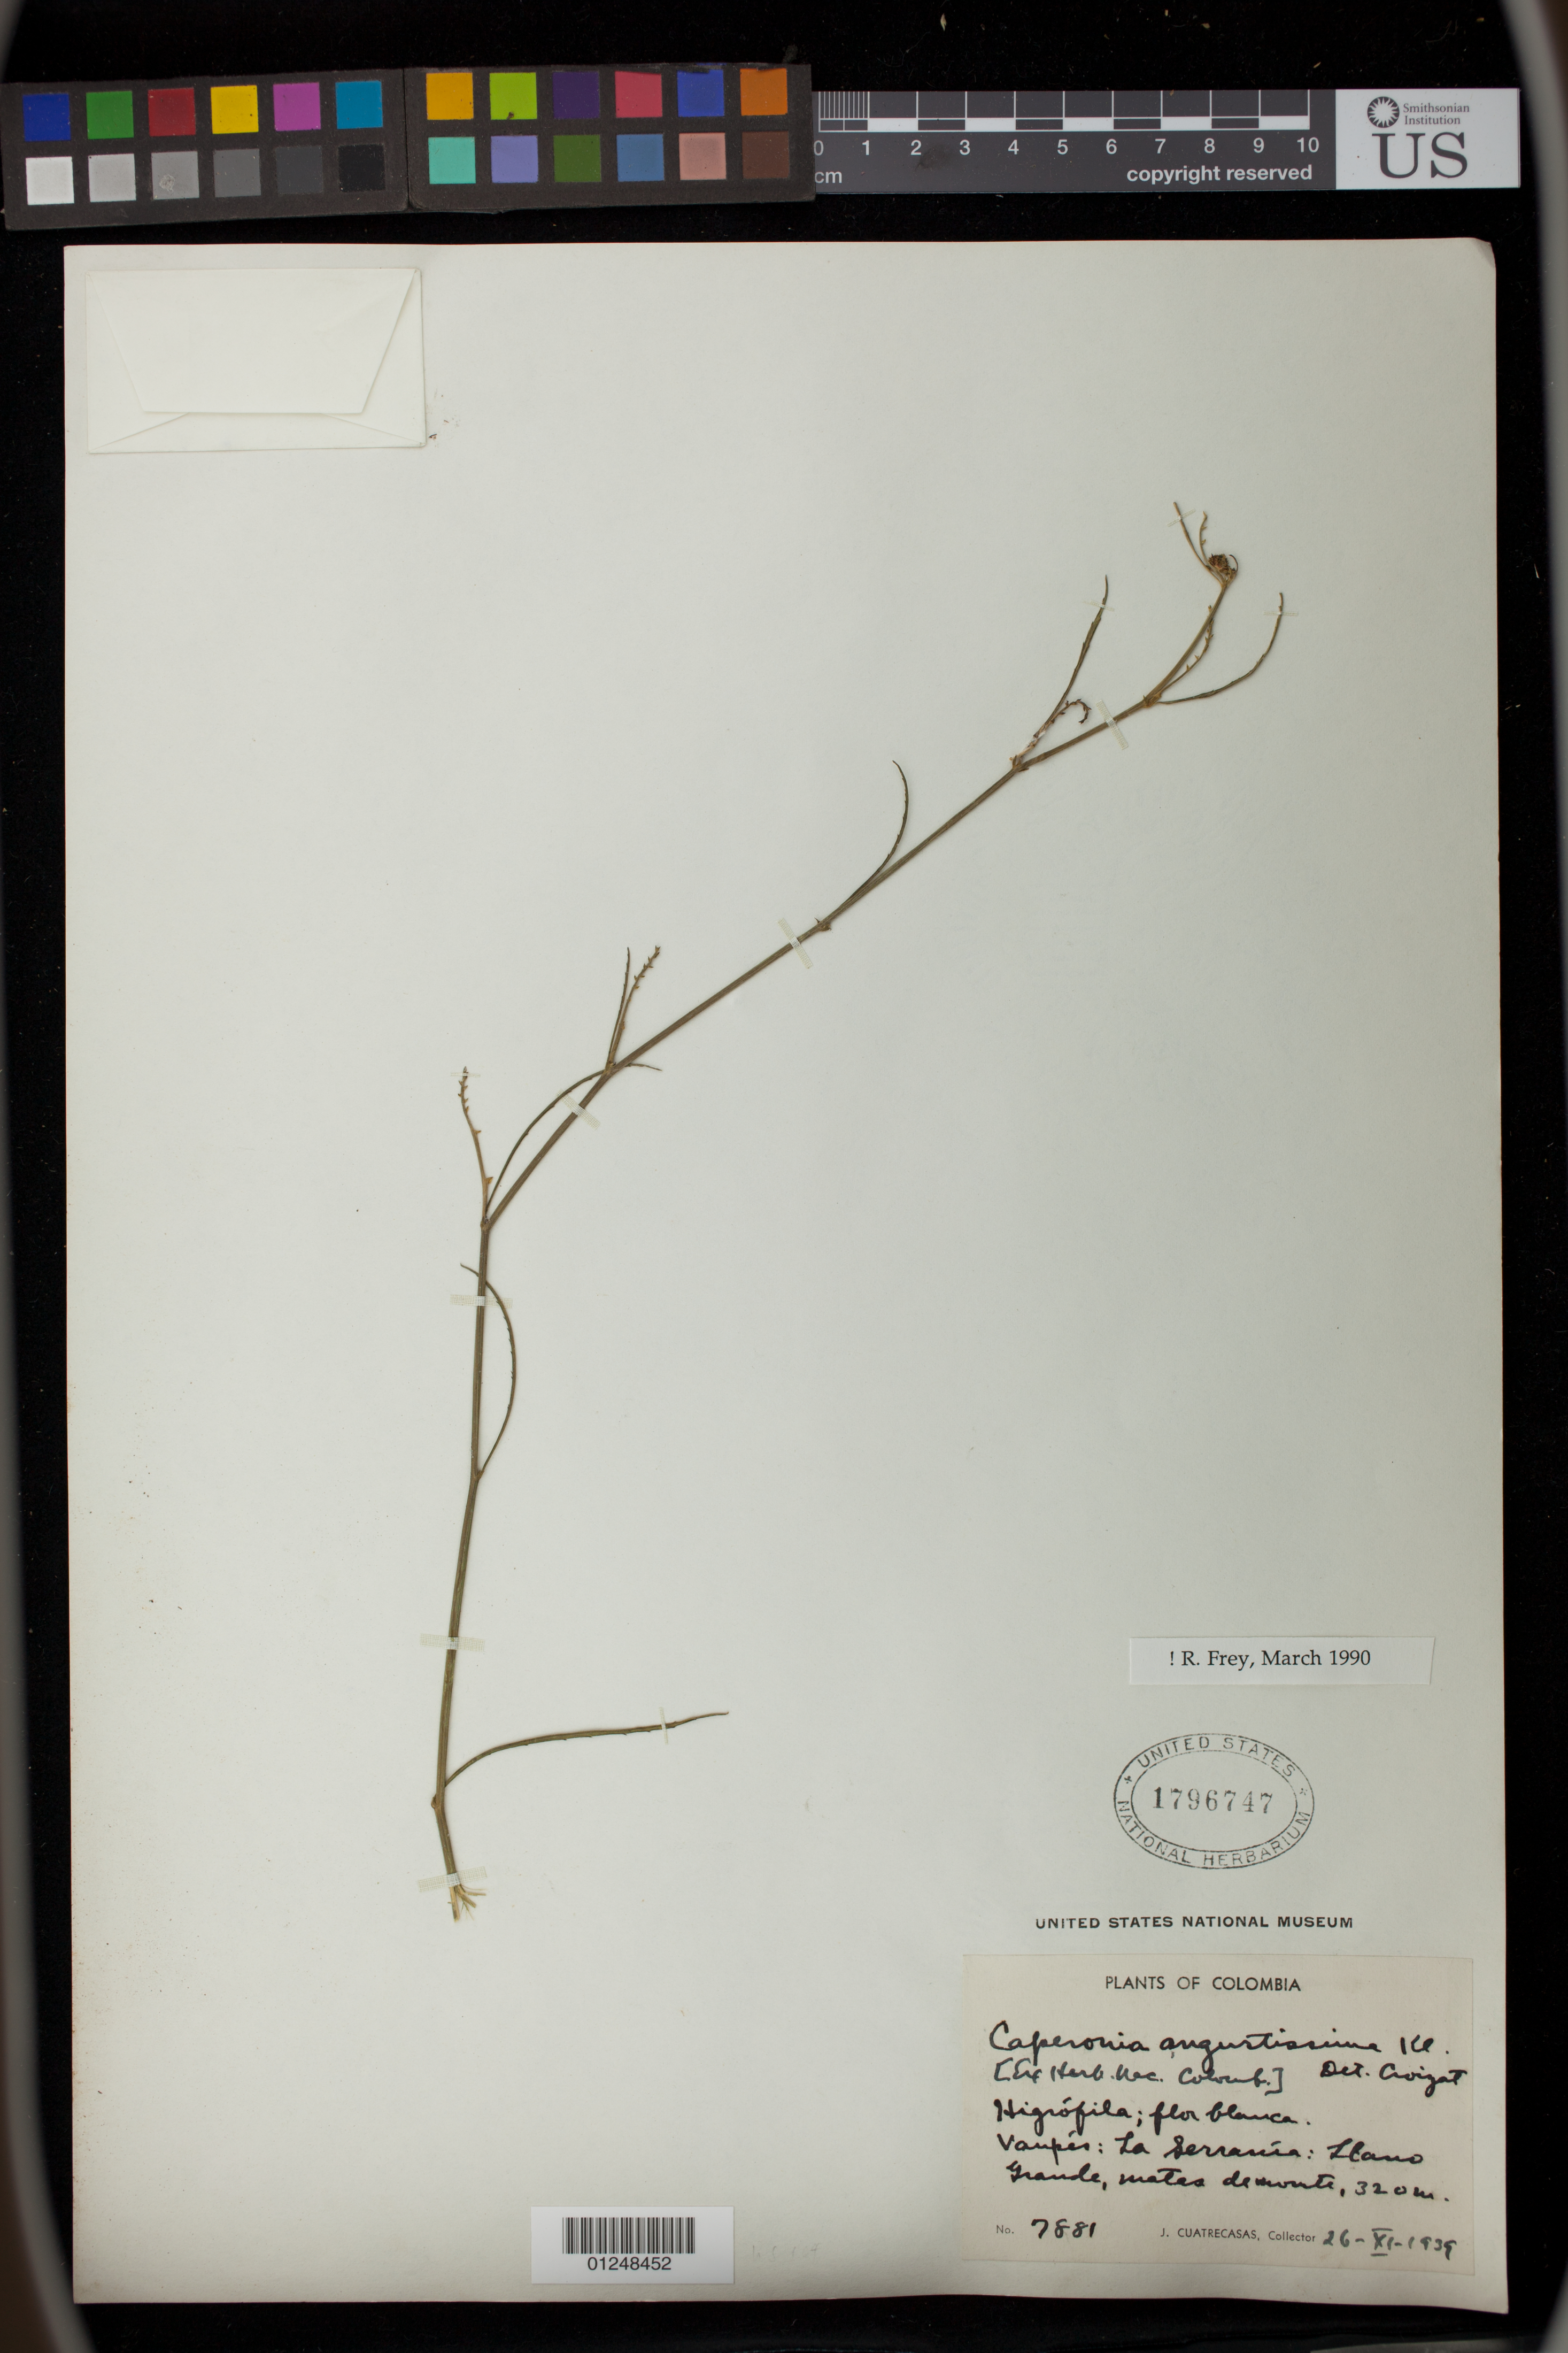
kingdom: Plantae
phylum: Tracheophyta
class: Magnoliopsida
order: Malpighiales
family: Euphorbiaceae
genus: Caperonia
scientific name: Caperonia angustissima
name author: Klotzsch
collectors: J. Cuatrecasas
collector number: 7881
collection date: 1939-11-26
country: Colombia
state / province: Vaupes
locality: La Serrania: Llano Grande, metes demonte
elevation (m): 320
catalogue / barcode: US 1796747